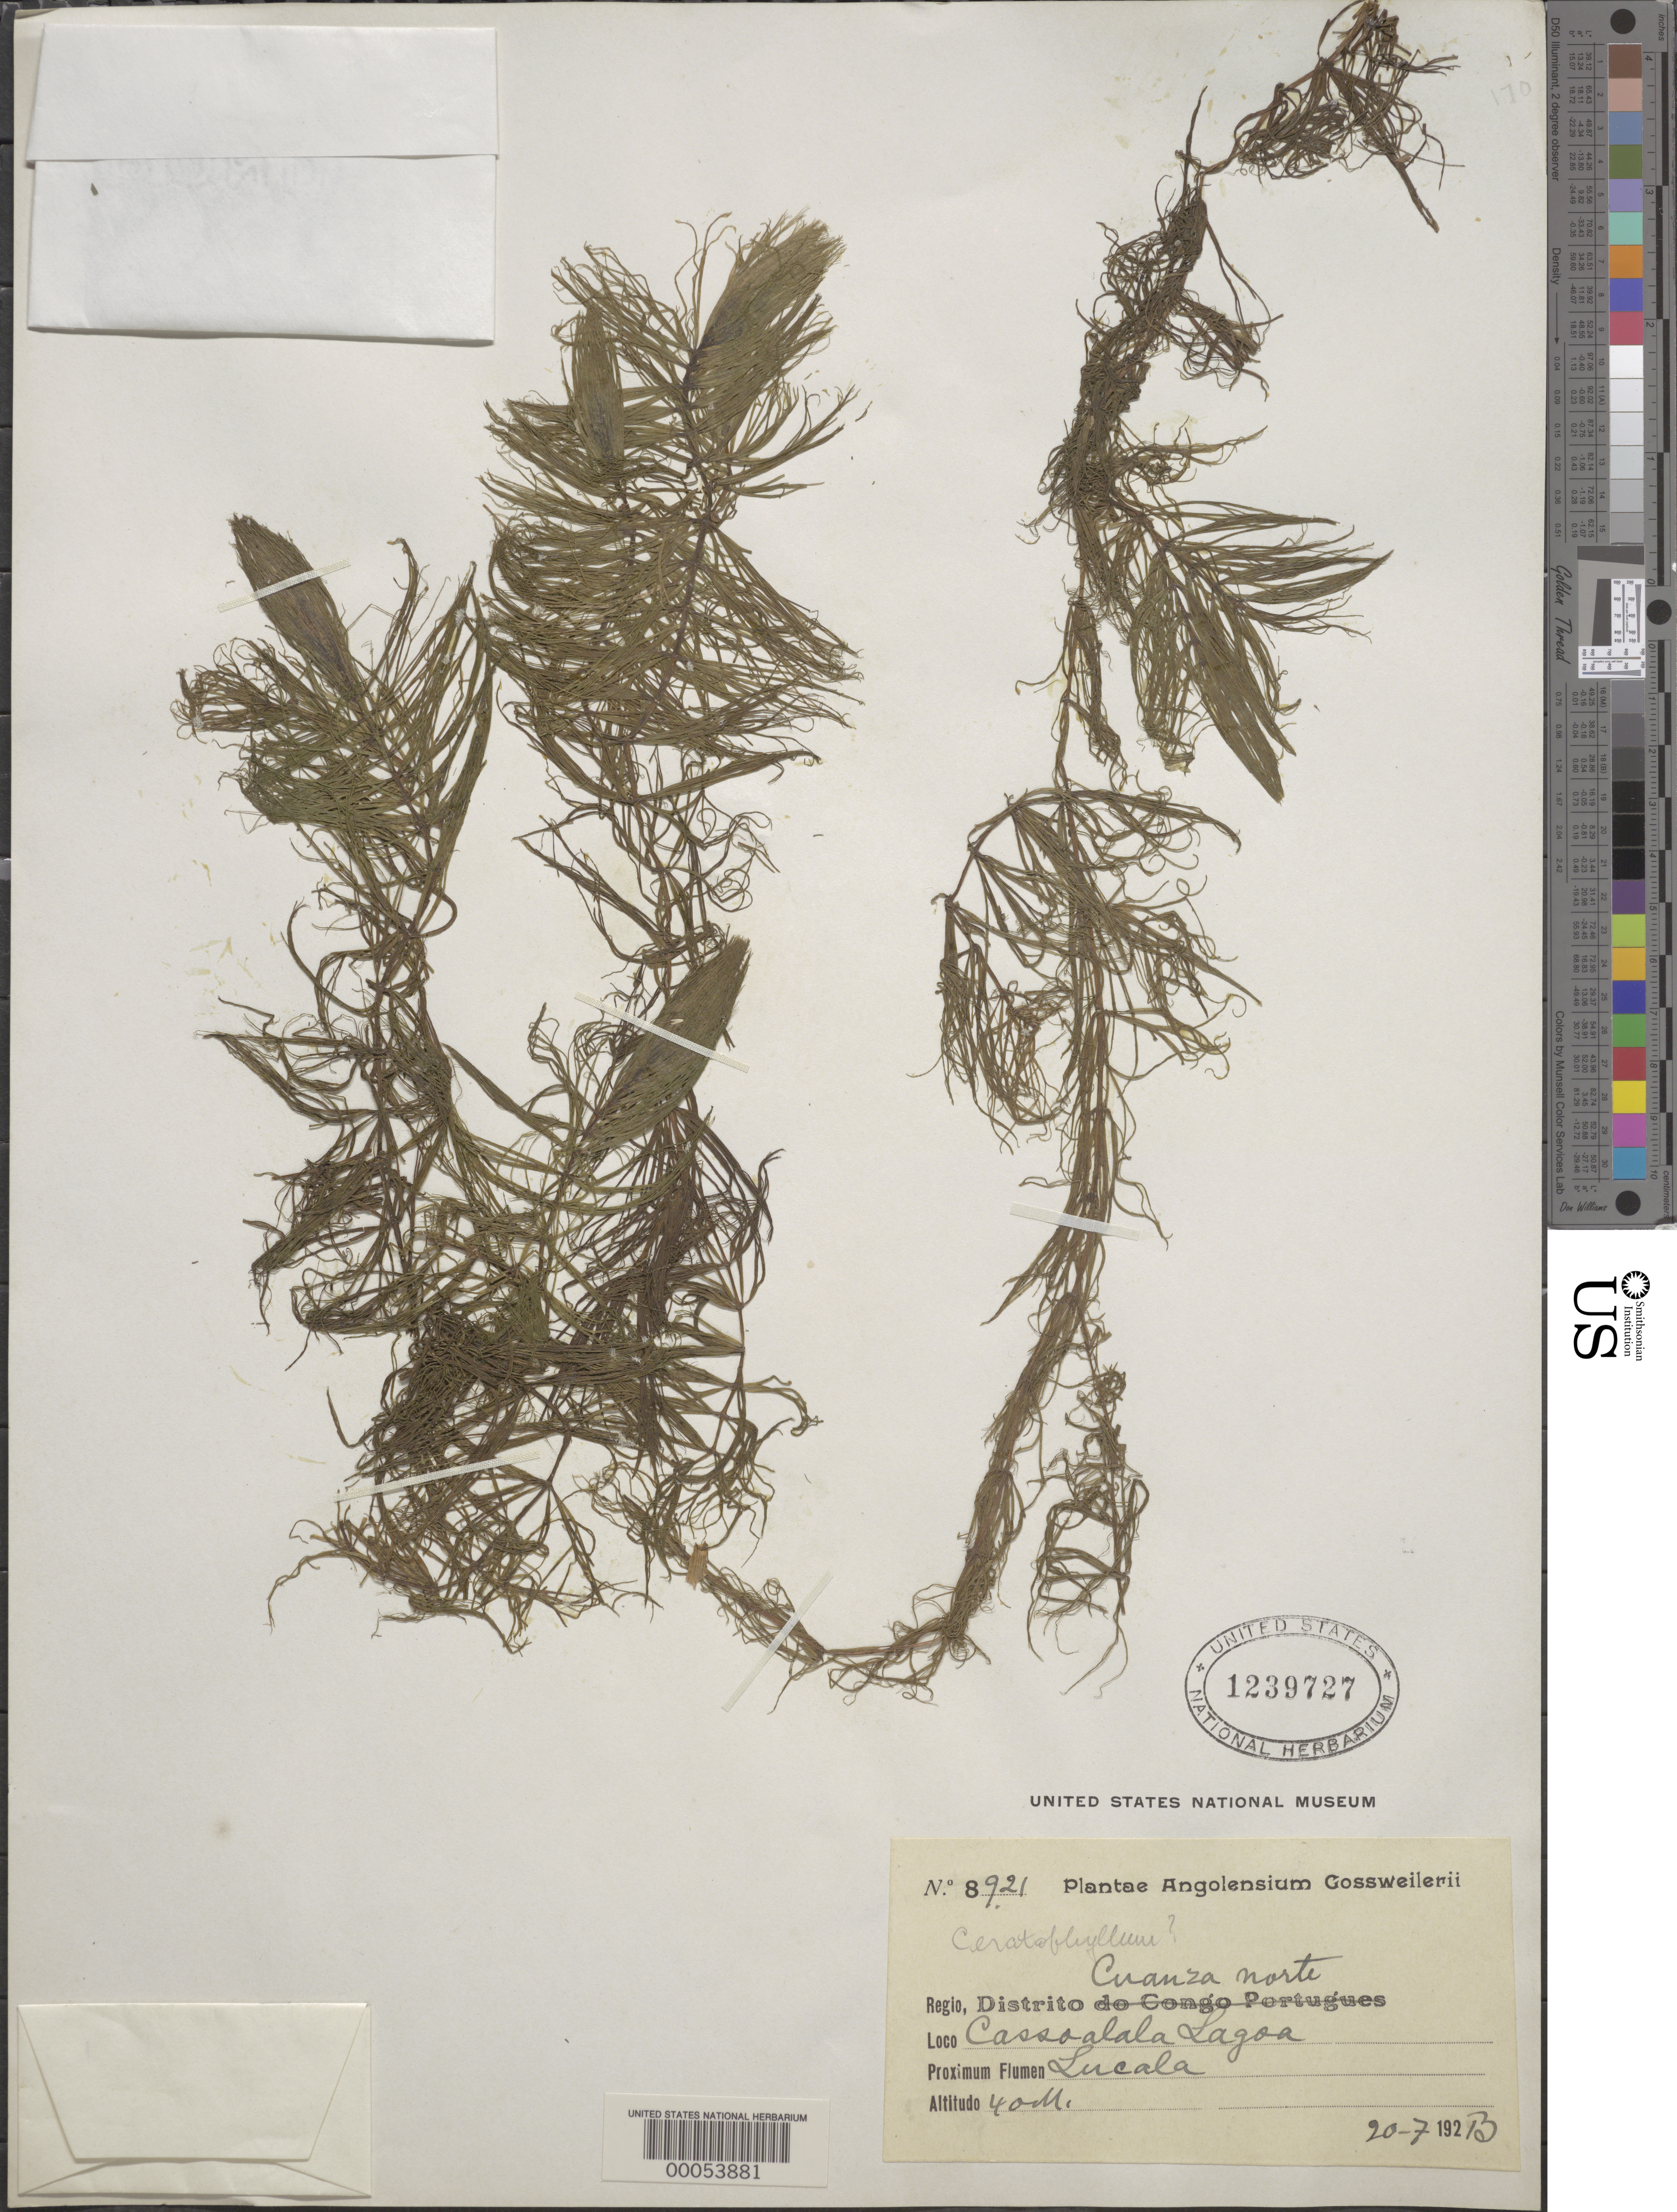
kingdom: Plantae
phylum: Tracheophyta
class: Magnoliopsida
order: Ceratophyllales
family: Ceratophyllaceae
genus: Ceratophyllum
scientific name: Ceratophyllum sp.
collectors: -. Gossweiler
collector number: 8921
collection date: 1923-07-20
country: Angola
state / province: Cuanza Norte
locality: Regio, Distrito Cuanza Norte. Cassoalala Lagoa. Proxumum Flumen Lucala.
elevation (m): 40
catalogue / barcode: US 1239727